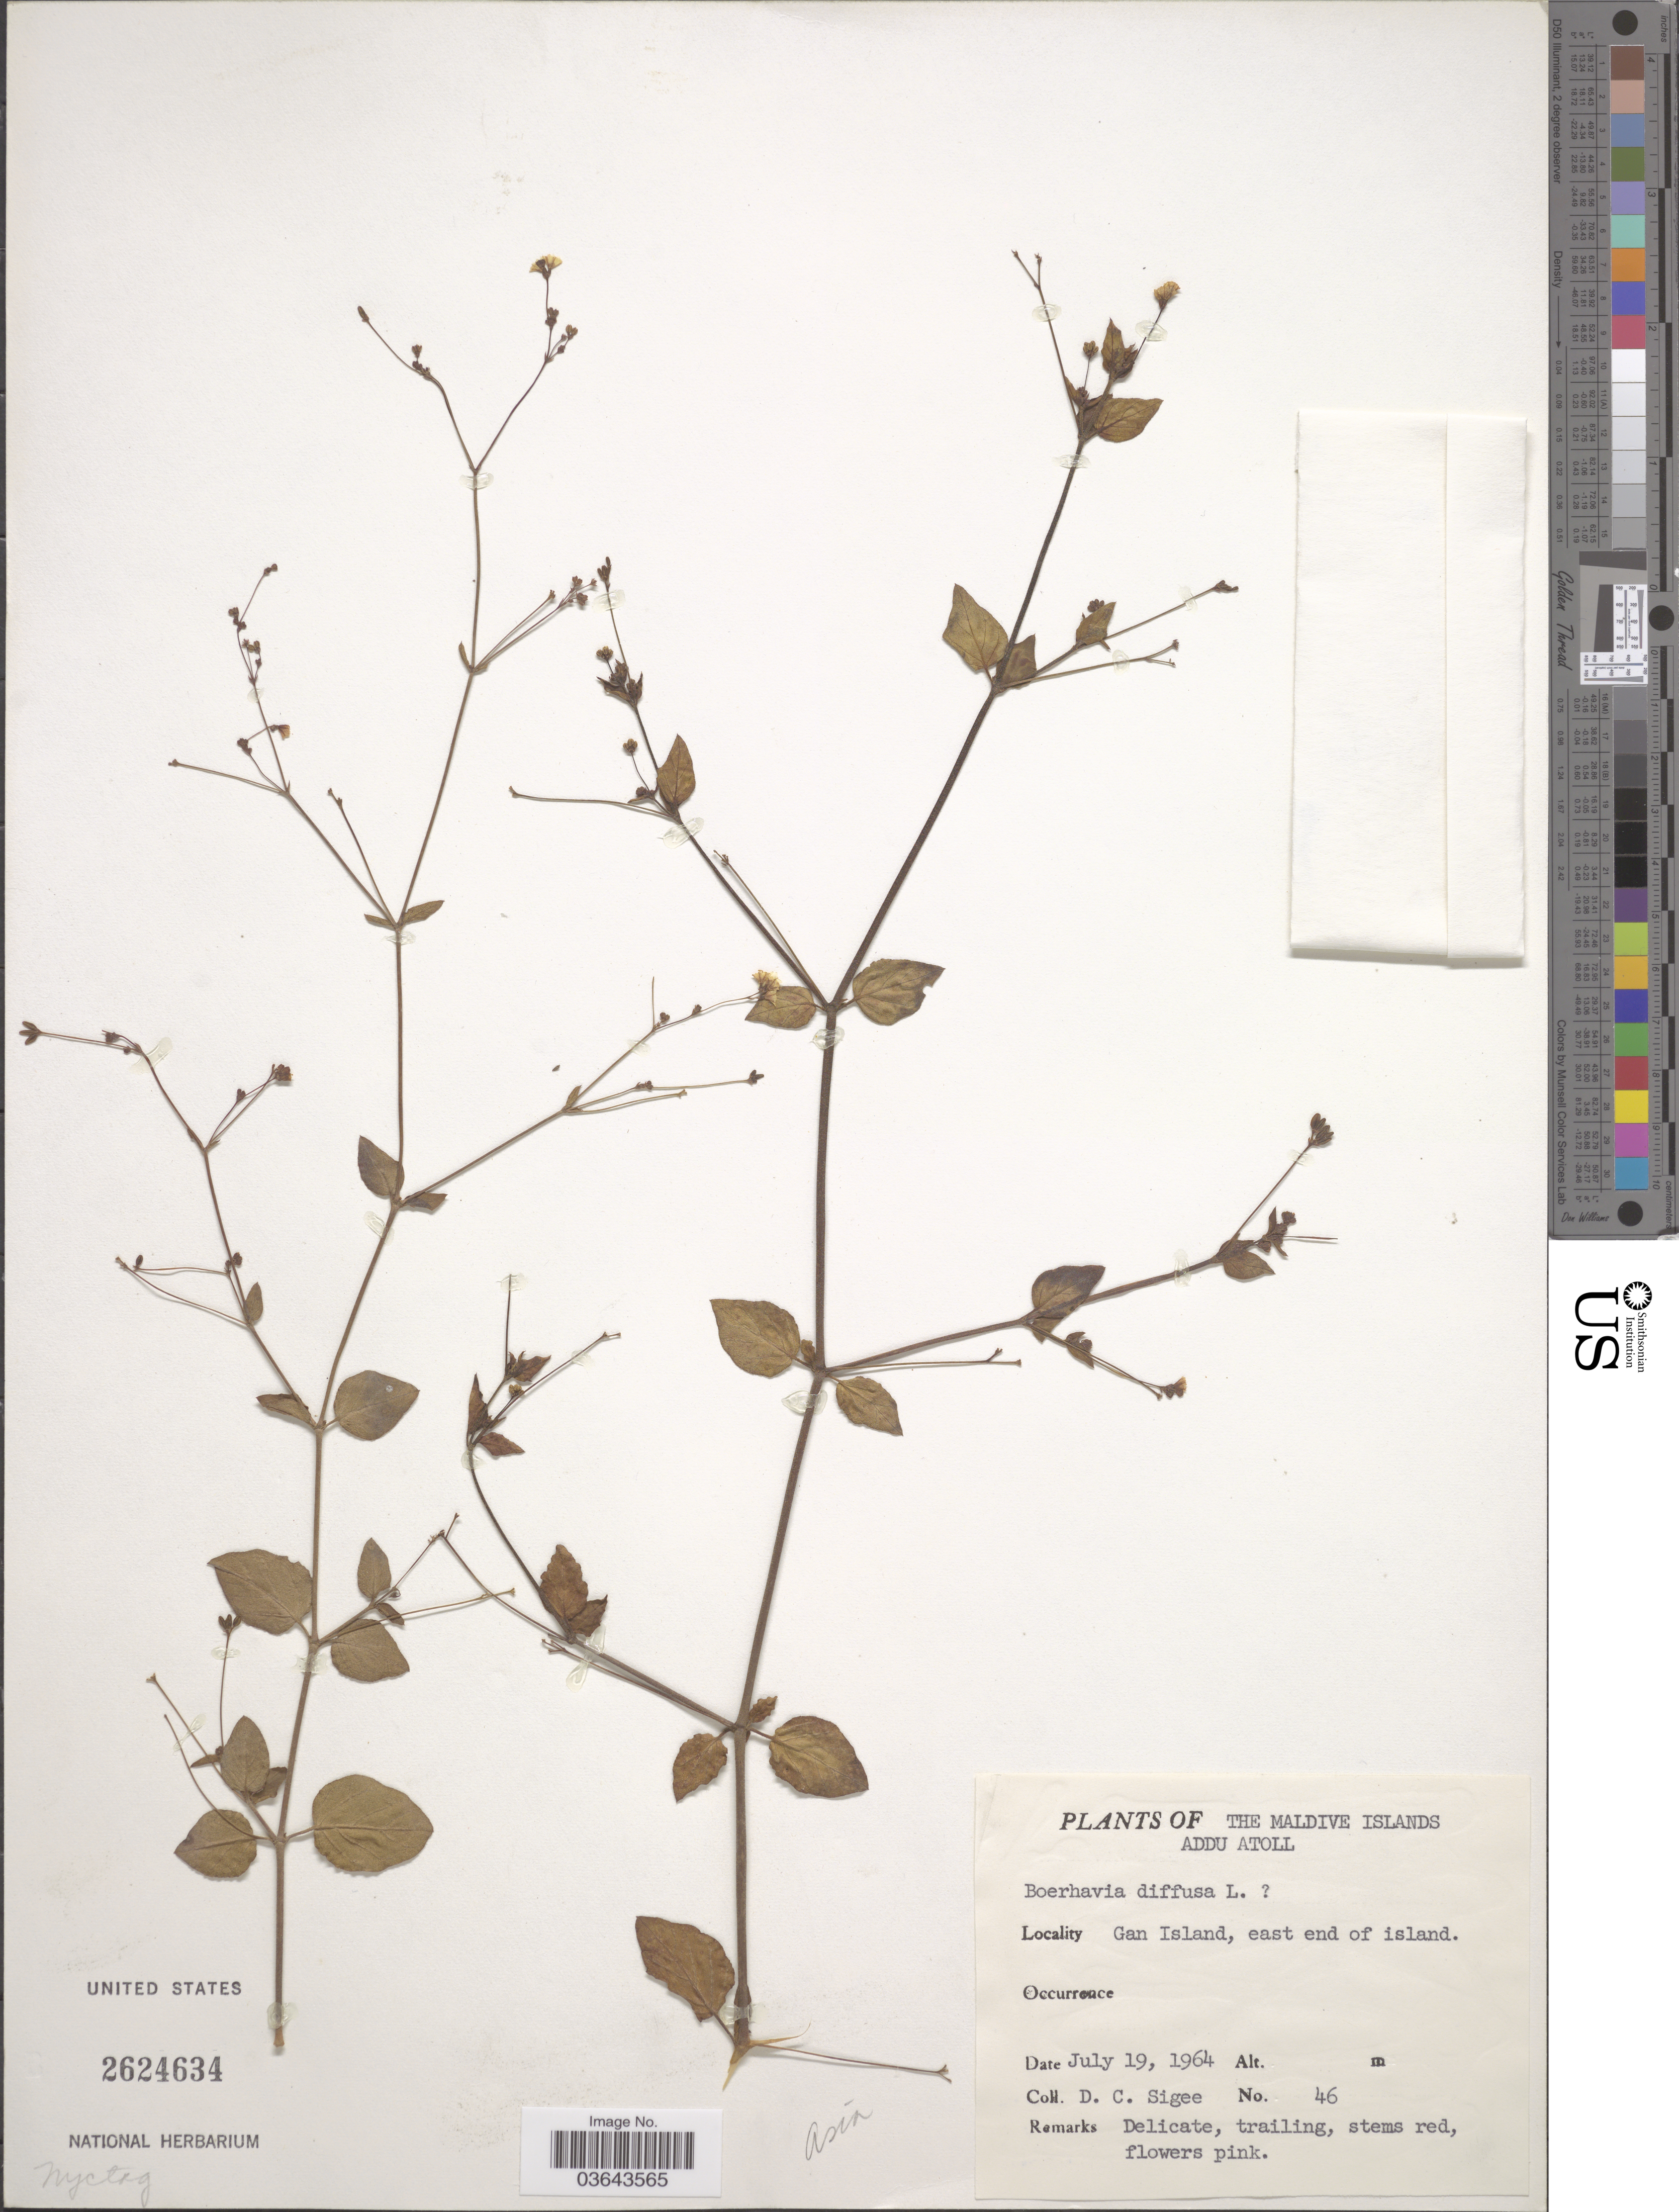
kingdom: Plantae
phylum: Tracheophyta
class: Magnoliopsida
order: Caryophyllales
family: Nyctaginaceae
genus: Boerhavia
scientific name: Boerhavia diffusa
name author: L.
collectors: D. C. Sigee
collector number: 46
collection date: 1964-07-19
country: Maldive Islands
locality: Addu Atoll. Gan Islet, east end of island.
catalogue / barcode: US 2624634